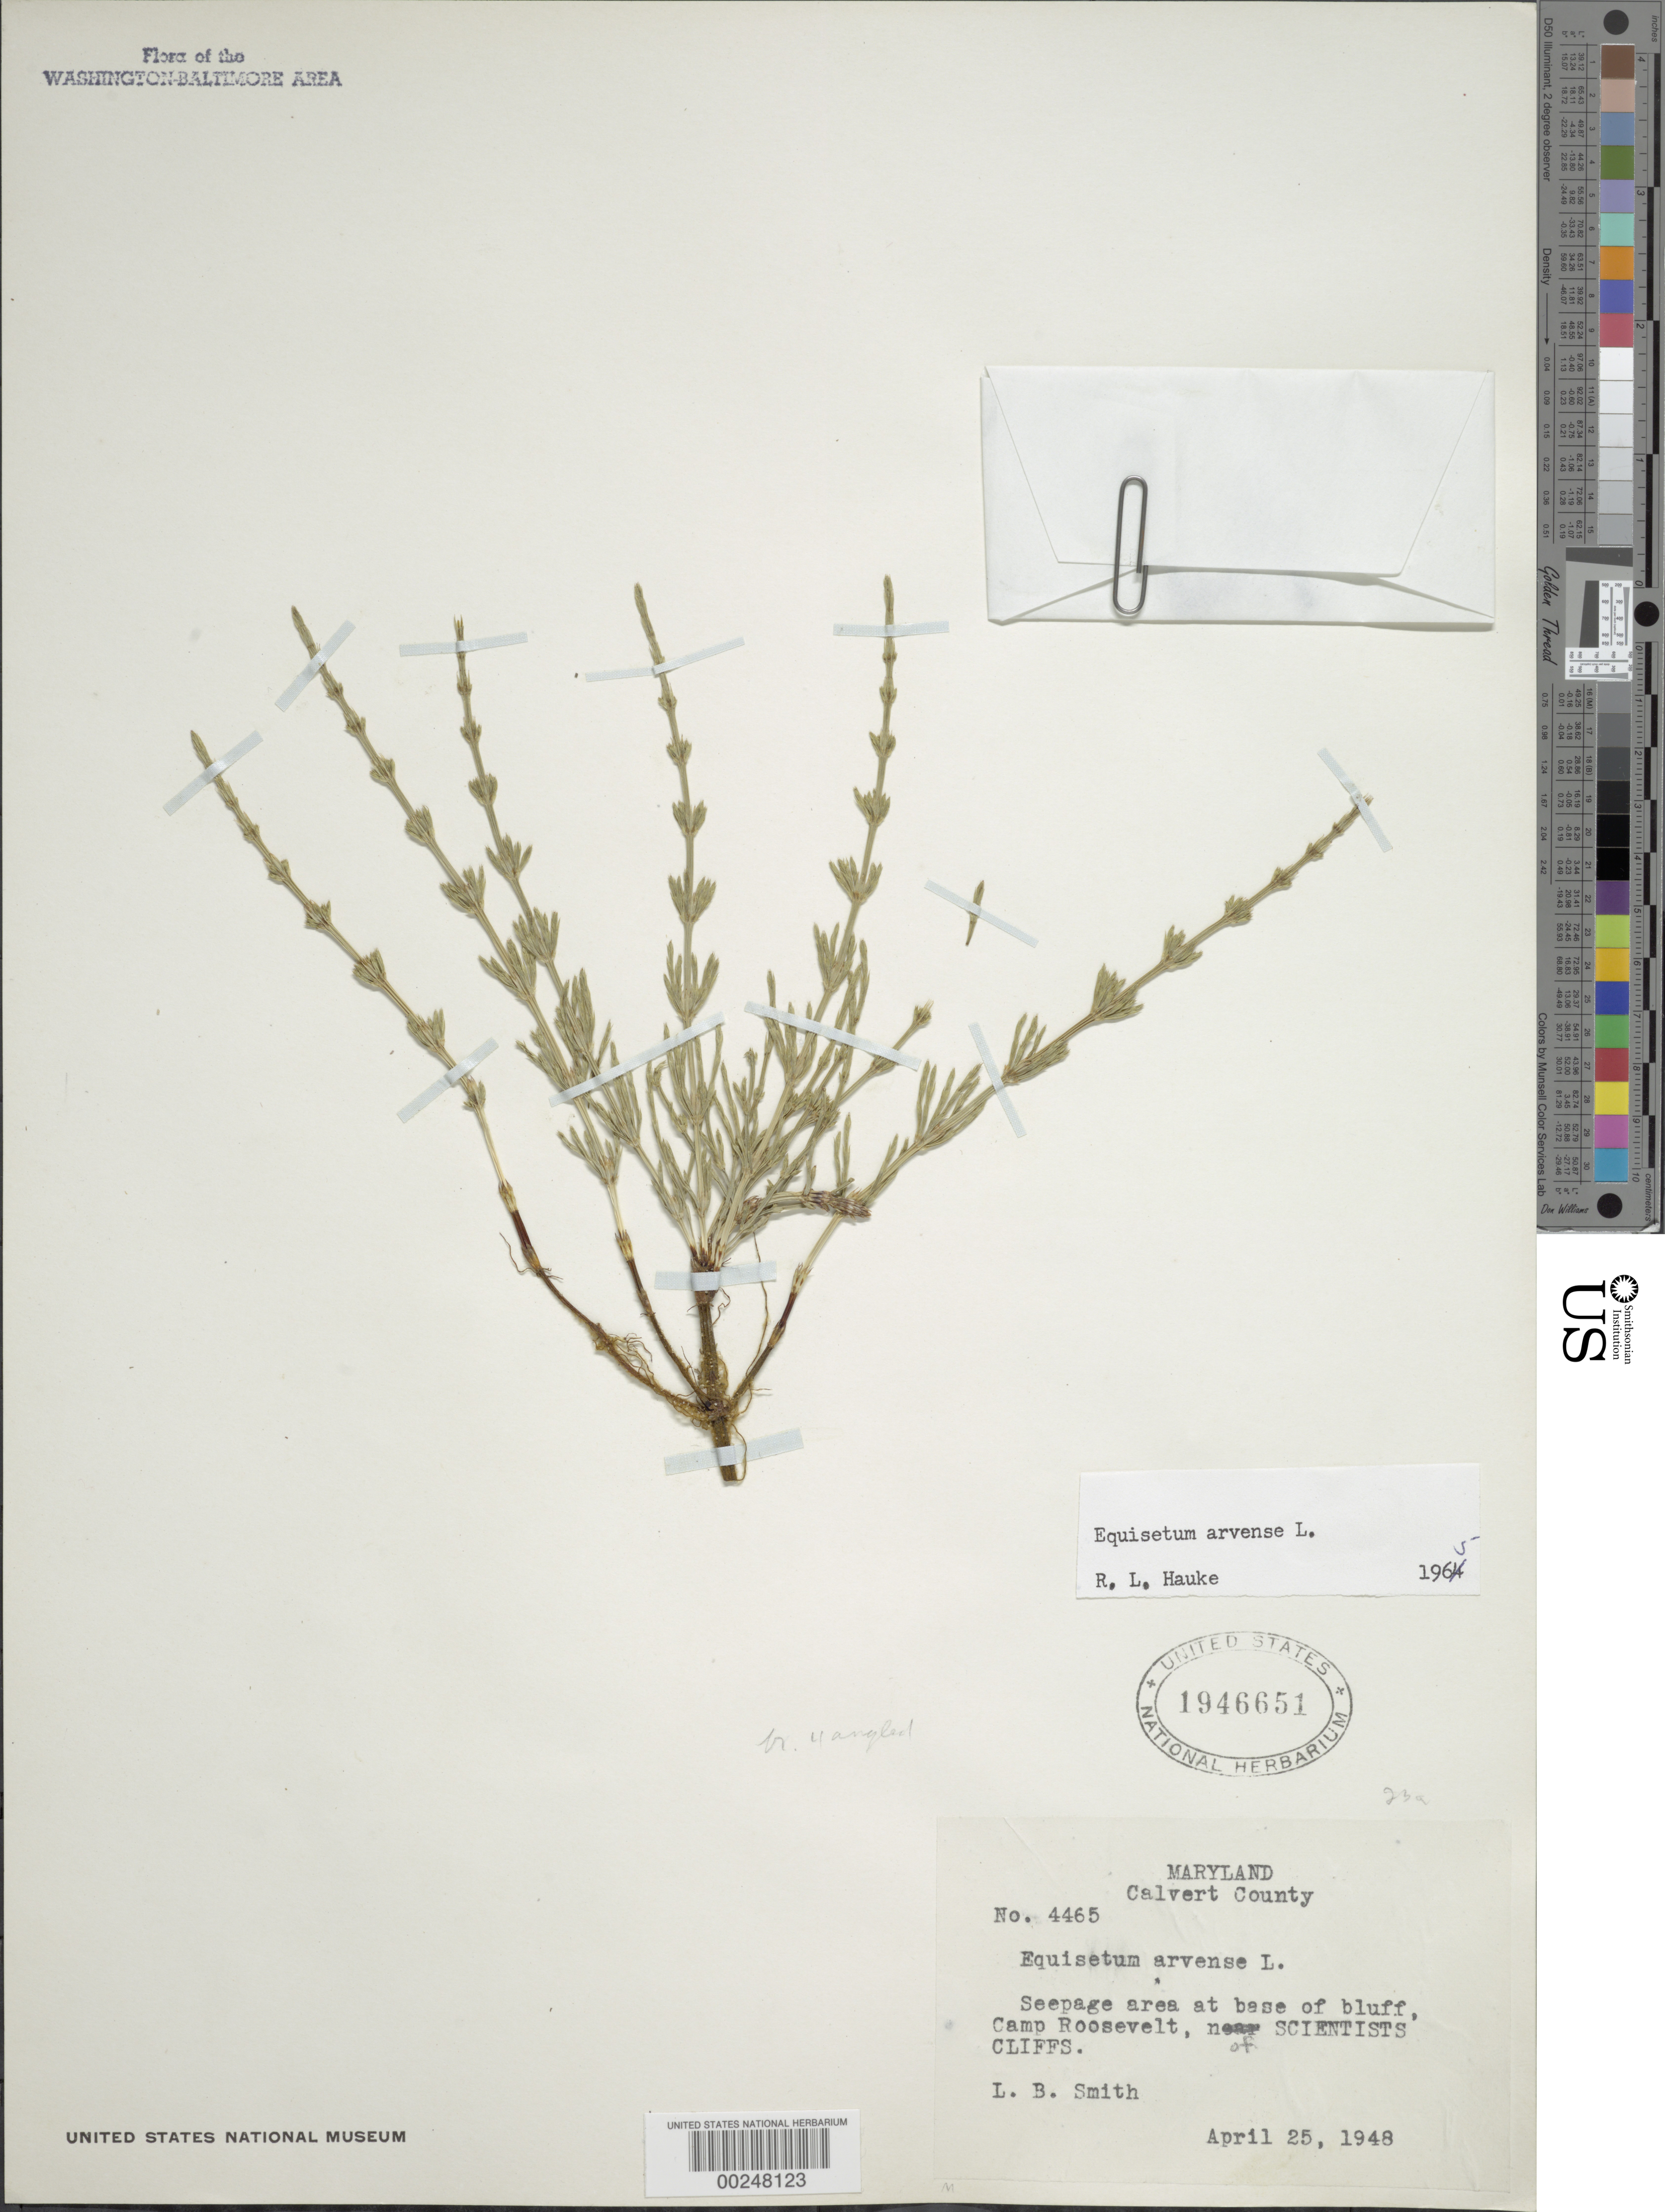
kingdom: Plantae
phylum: Tracheophyta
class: Polypodiopsida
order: Equisetales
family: Equisetaceae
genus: Equisetum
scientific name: Equisetum arvense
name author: L.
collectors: L. Smith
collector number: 4465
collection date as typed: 25 Apr 1948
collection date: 1948-04-25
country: United States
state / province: Maryland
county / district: Calvert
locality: Camp Roosevelt of Scientists Cliffs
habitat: Seepage area at base of bluff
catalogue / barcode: US 1946651